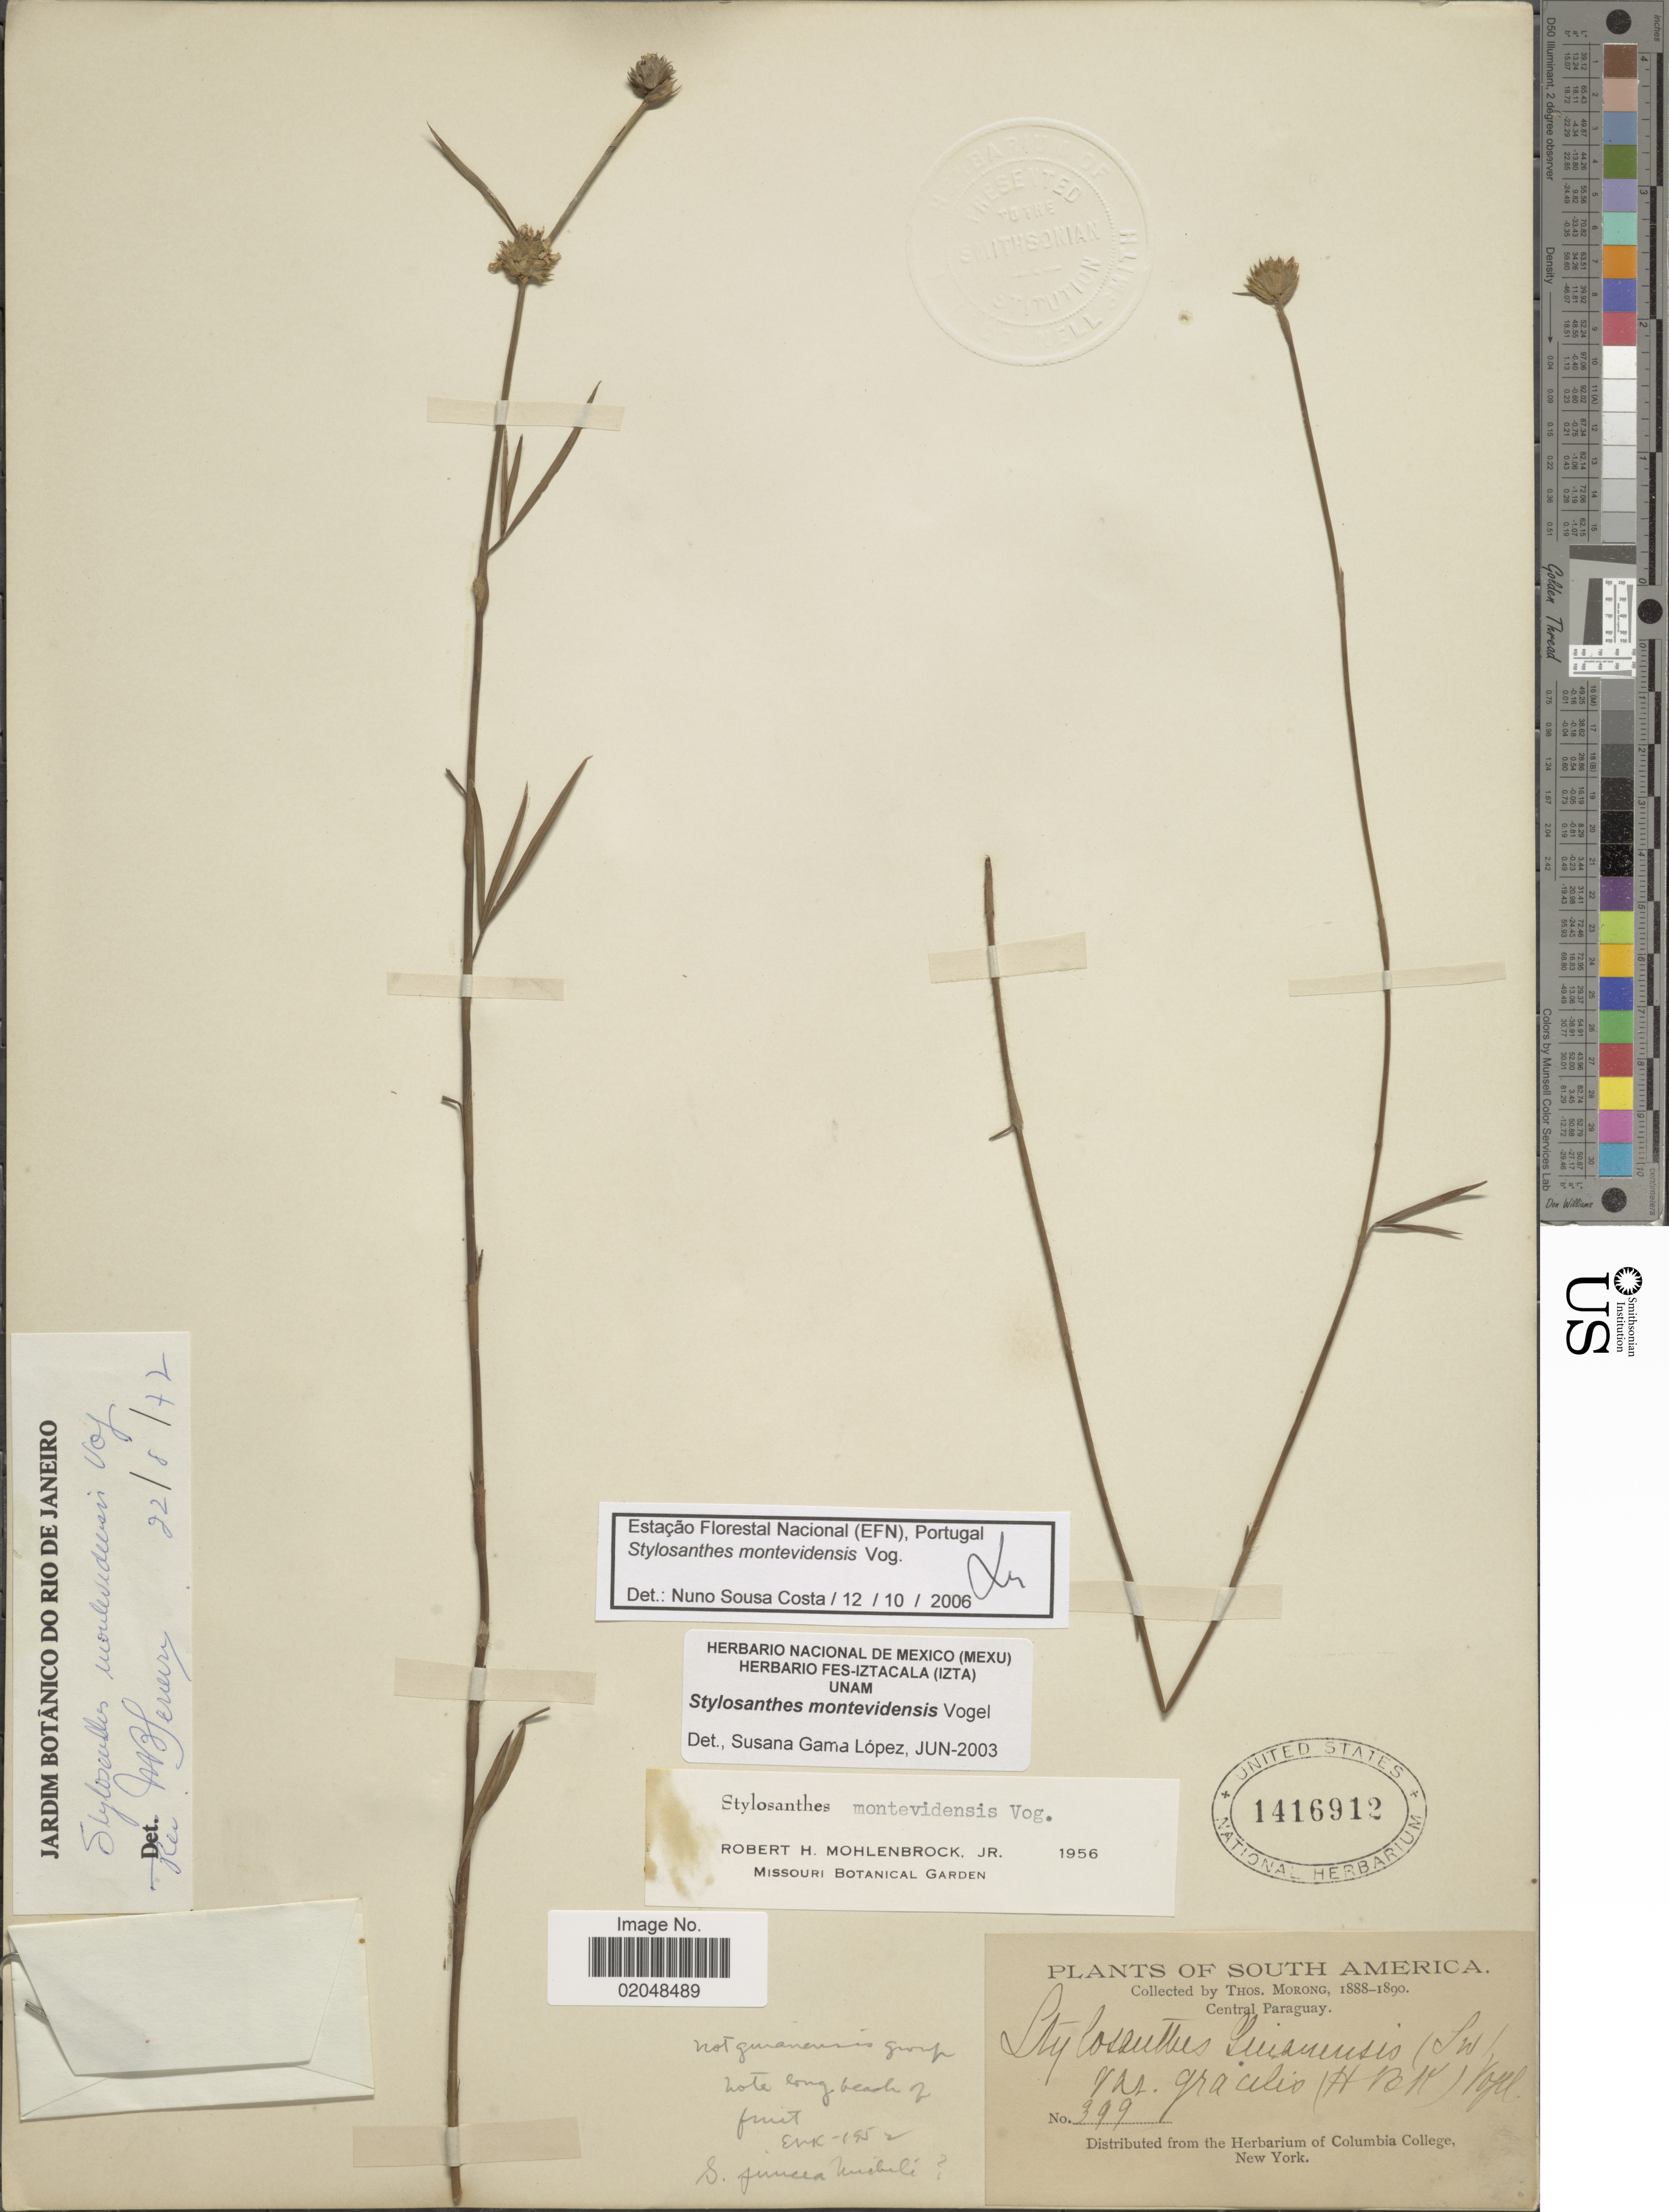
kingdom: Plantae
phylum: Tracheophyta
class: Magnoliopsida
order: Fabales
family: Fabaceae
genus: Stylosanthes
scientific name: Stylosanthes montevidensis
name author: Vogel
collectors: ex herb. T. Morong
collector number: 399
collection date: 1888/1890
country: Paraguay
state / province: Central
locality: South America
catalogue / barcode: US 1416912